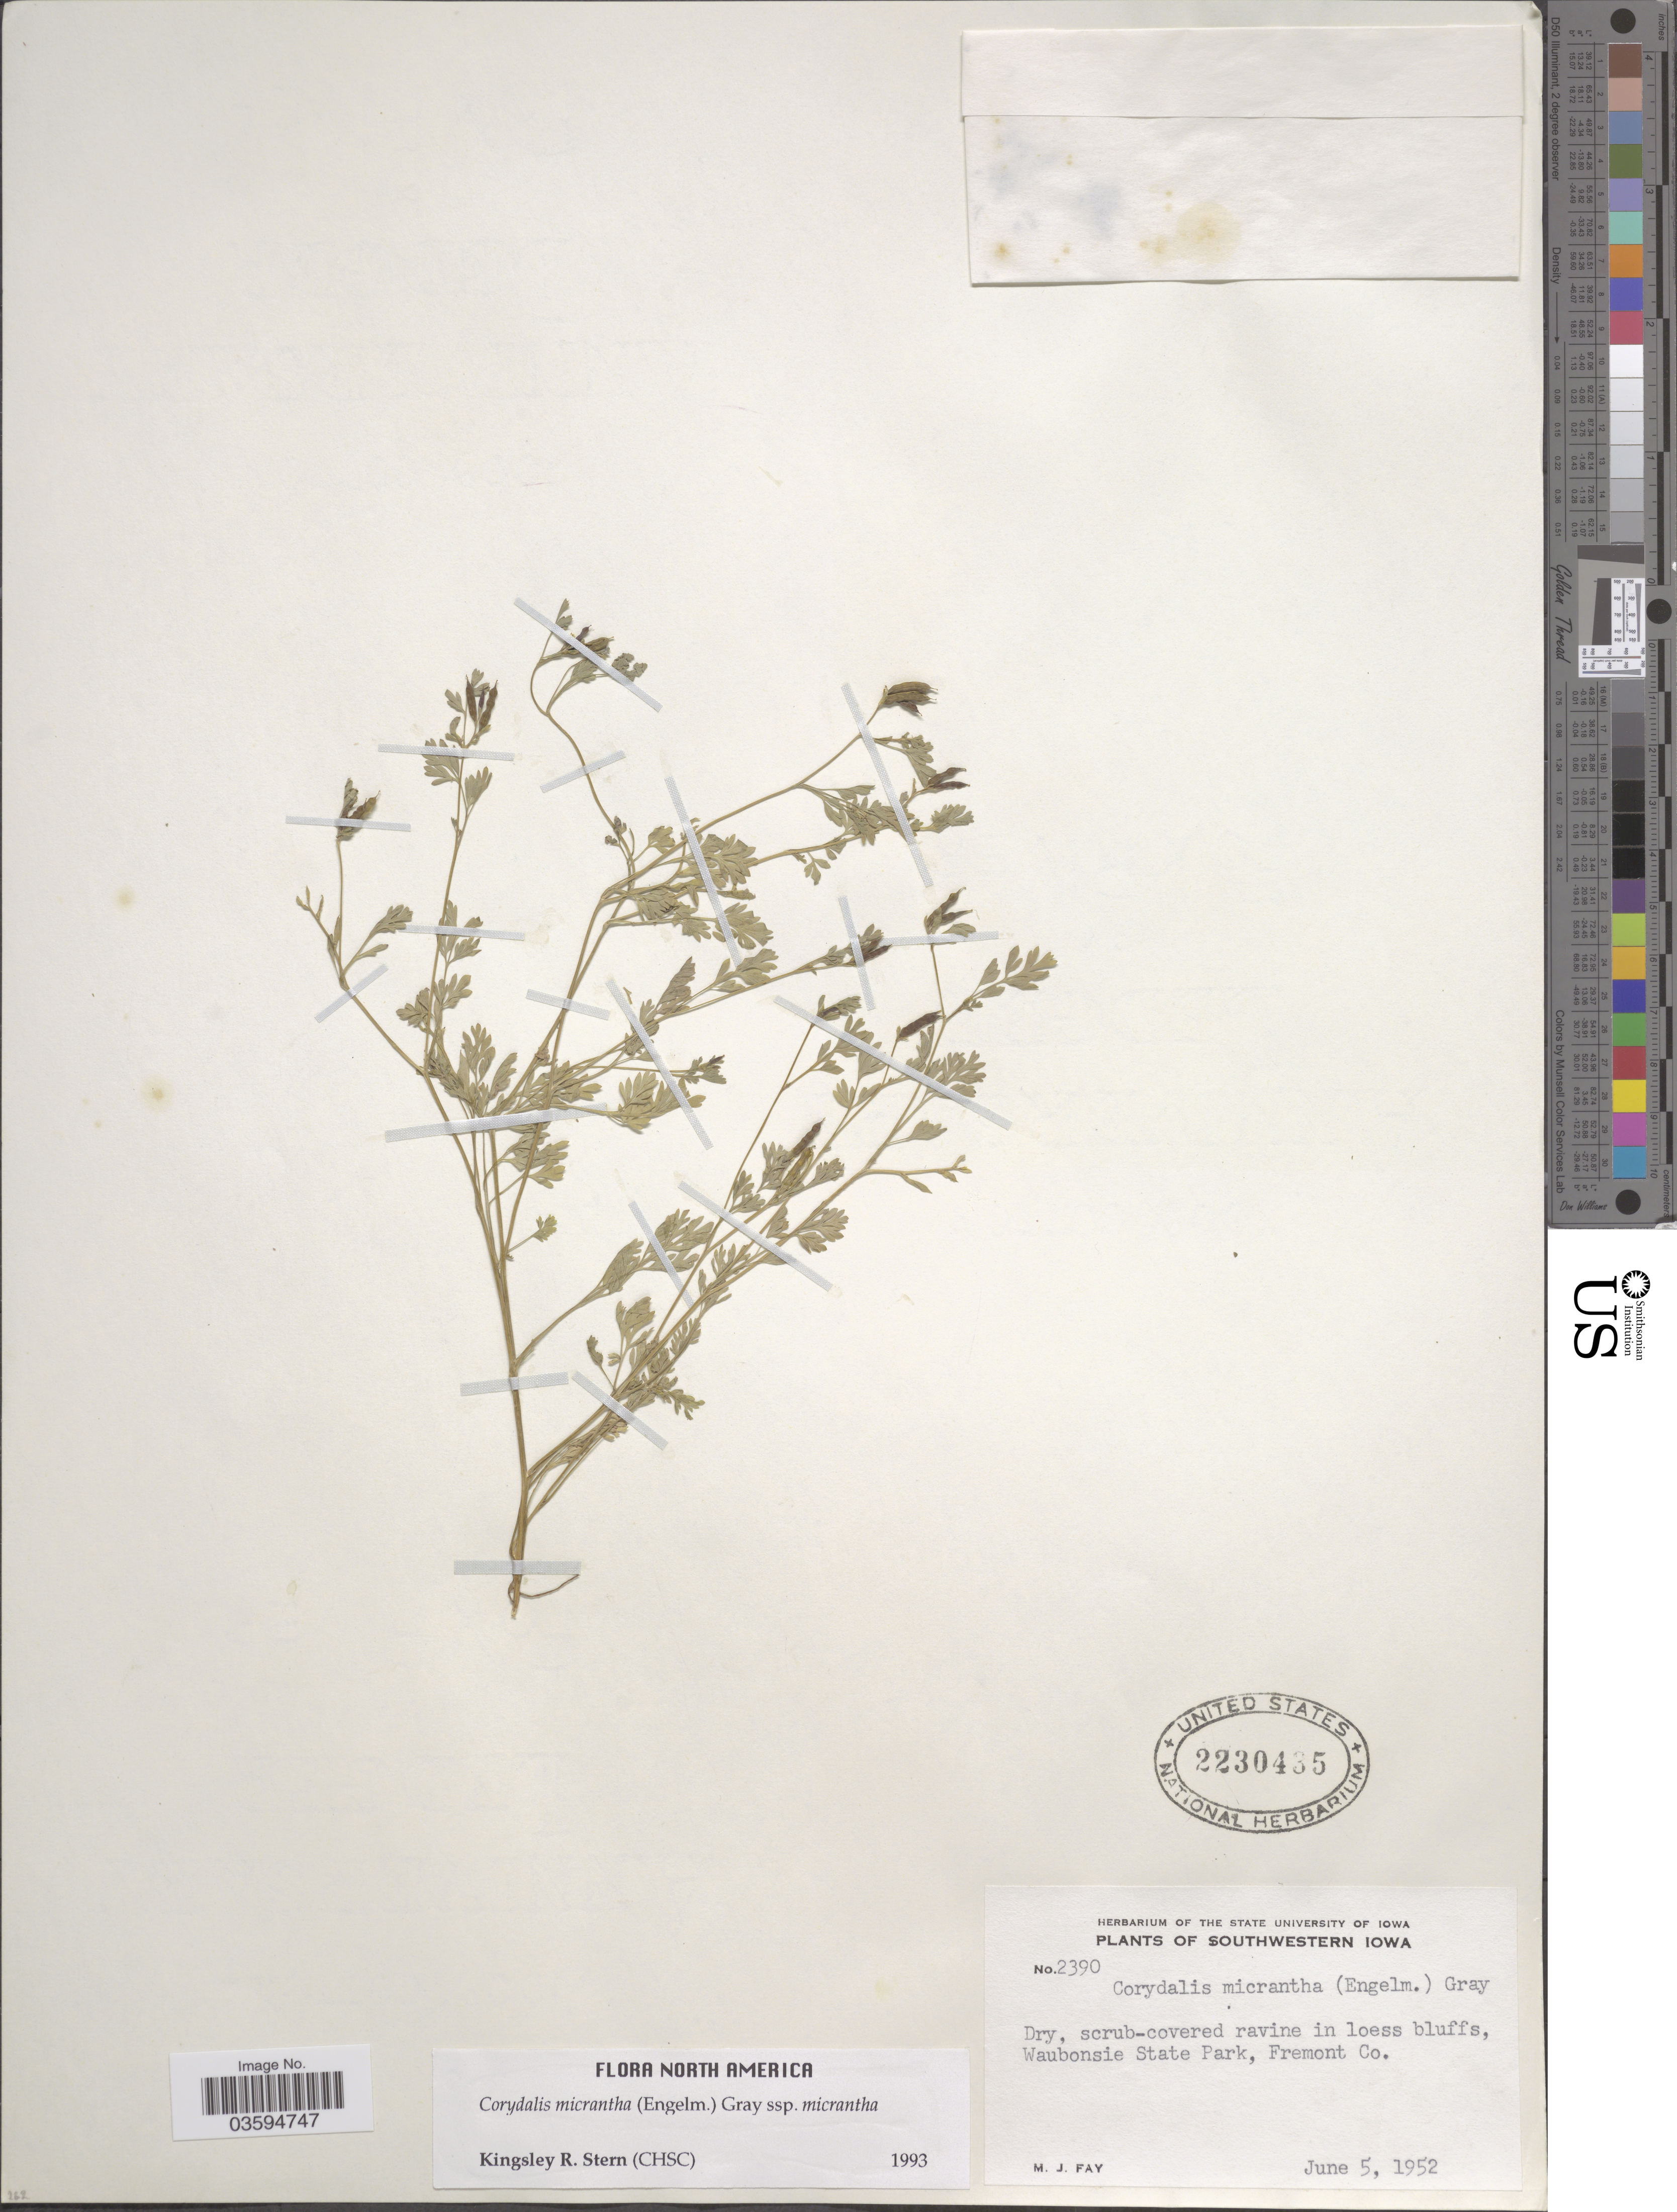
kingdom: Plantae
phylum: Tracheophyta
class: Magnoliopsida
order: Ranunculales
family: Papaveraceae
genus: Corydalis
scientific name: Corydalis micrantha subsp. micrantha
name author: (Engelm. & A. Gray) A. Gray & J.M. Coult.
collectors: M. Fay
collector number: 2390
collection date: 1952-06-05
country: United States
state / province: Iowa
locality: Southwestern Iowa. Dry, scrub-covered ravine in loess bluffs, Waubonsie State Park, Fremont Co.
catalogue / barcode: US 2230435